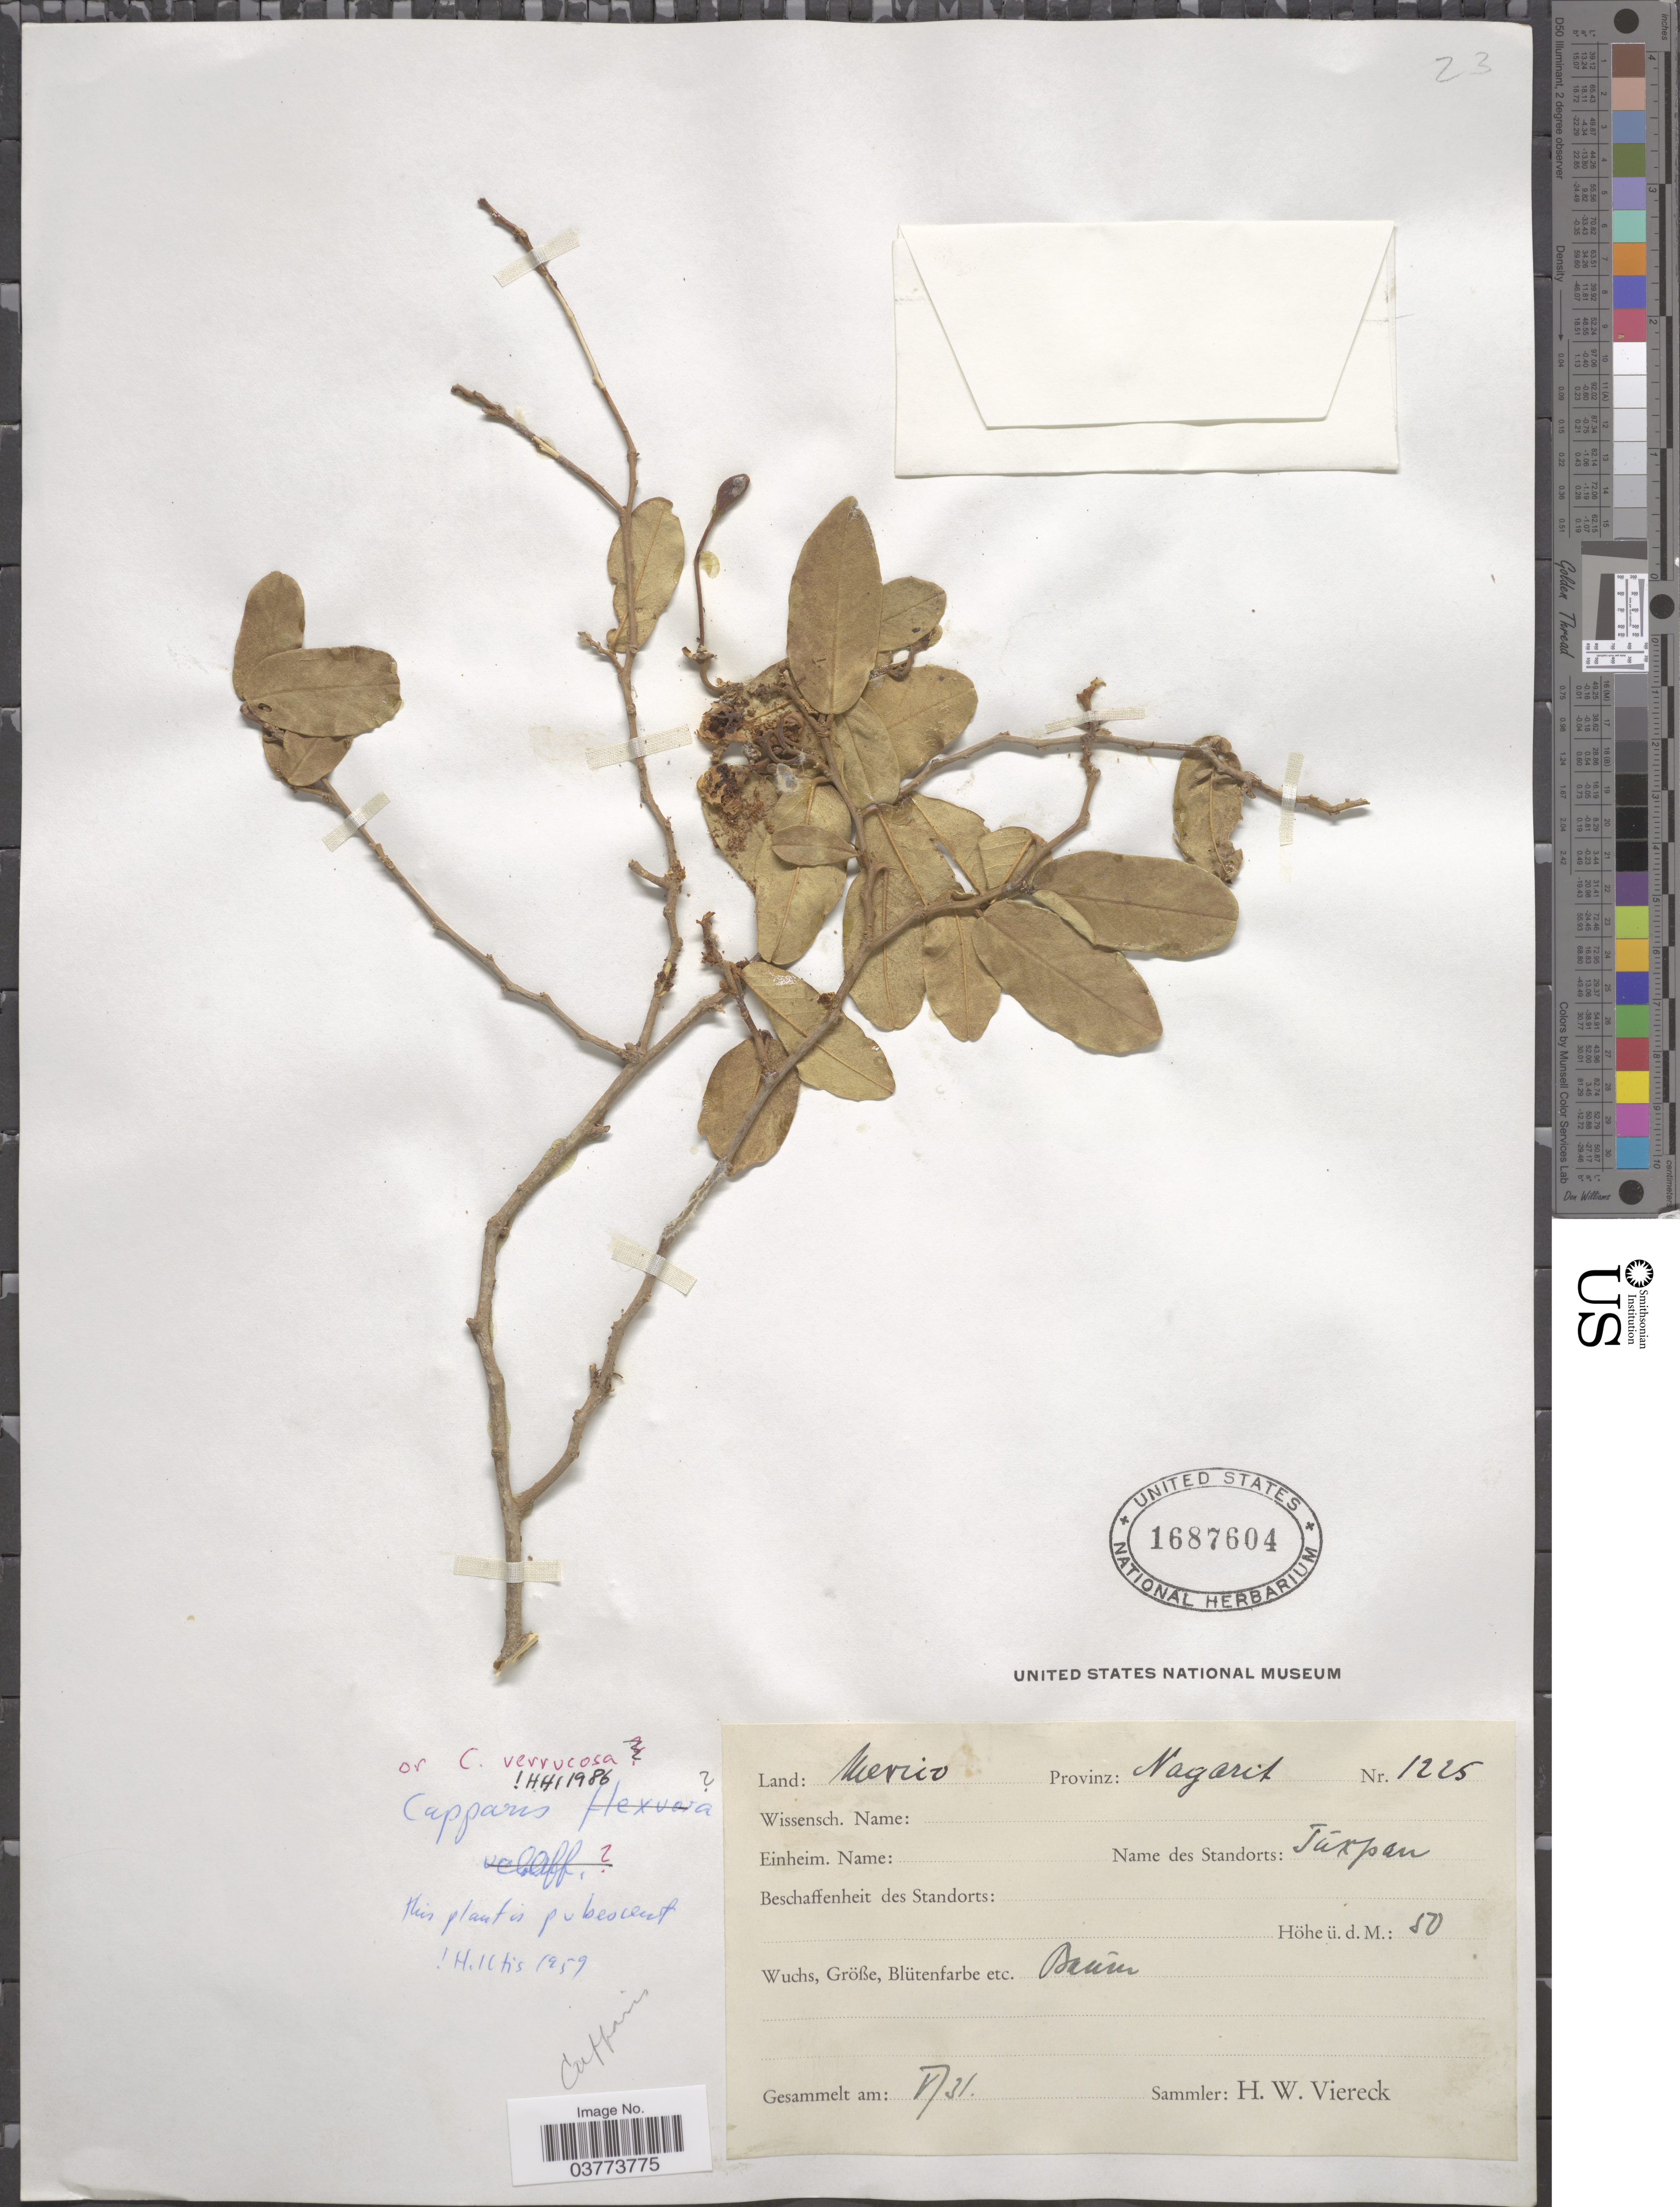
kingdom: Plantae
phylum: Tracheophyta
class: Magnoliopsida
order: Brassicales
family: Capparaceae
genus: Cynophalla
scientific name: Cynophalla verrucosa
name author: (Jacq.) J. Presl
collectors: H. W. Viereck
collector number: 1225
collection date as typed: Transcribed d/m/y: /5/31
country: Mexico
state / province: Nayarit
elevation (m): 50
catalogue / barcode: US 1687604